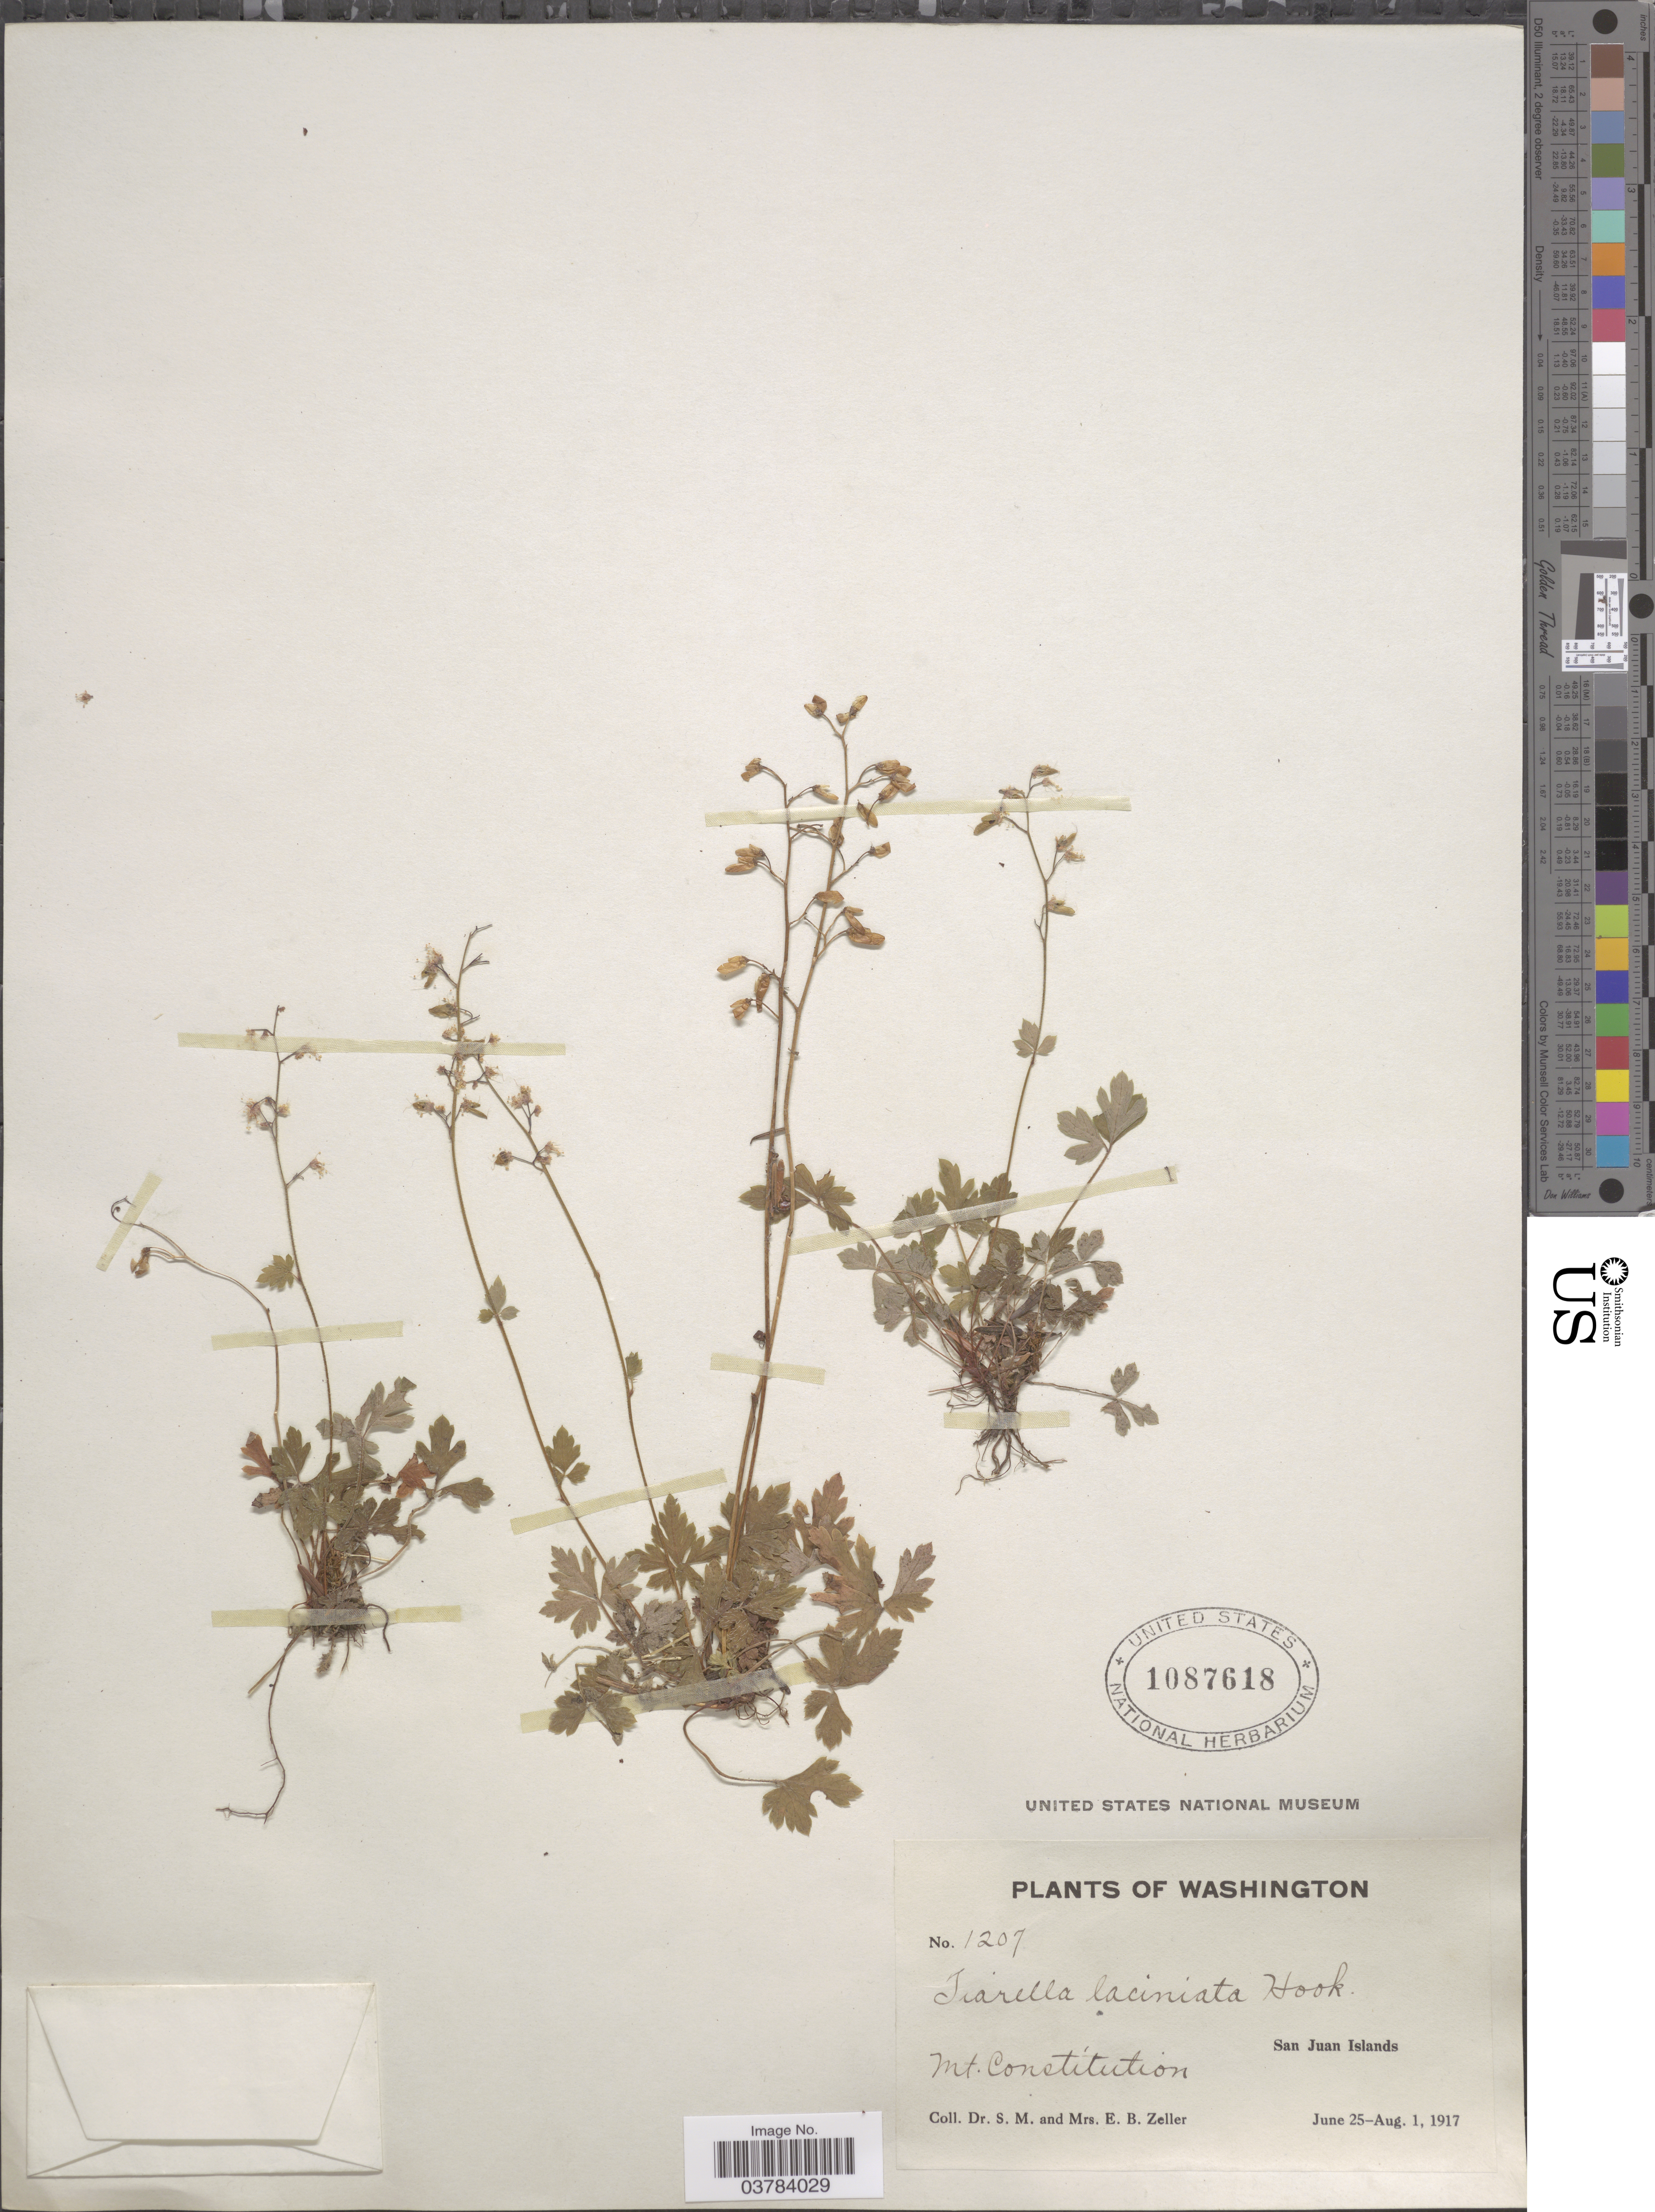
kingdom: Plantae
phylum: Tracheophyta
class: Magnoliopsida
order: Saxifragales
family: Saxifragaceae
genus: Tiarella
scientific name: Tiarella laciniata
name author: Hook.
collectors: S. Zeller & E. Zeller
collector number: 1207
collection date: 1917-06-25/1917-08-01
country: United States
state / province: Washington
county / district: San Juan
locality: San Juan Islands. Mt. Constitution.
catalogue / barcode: US 1087618